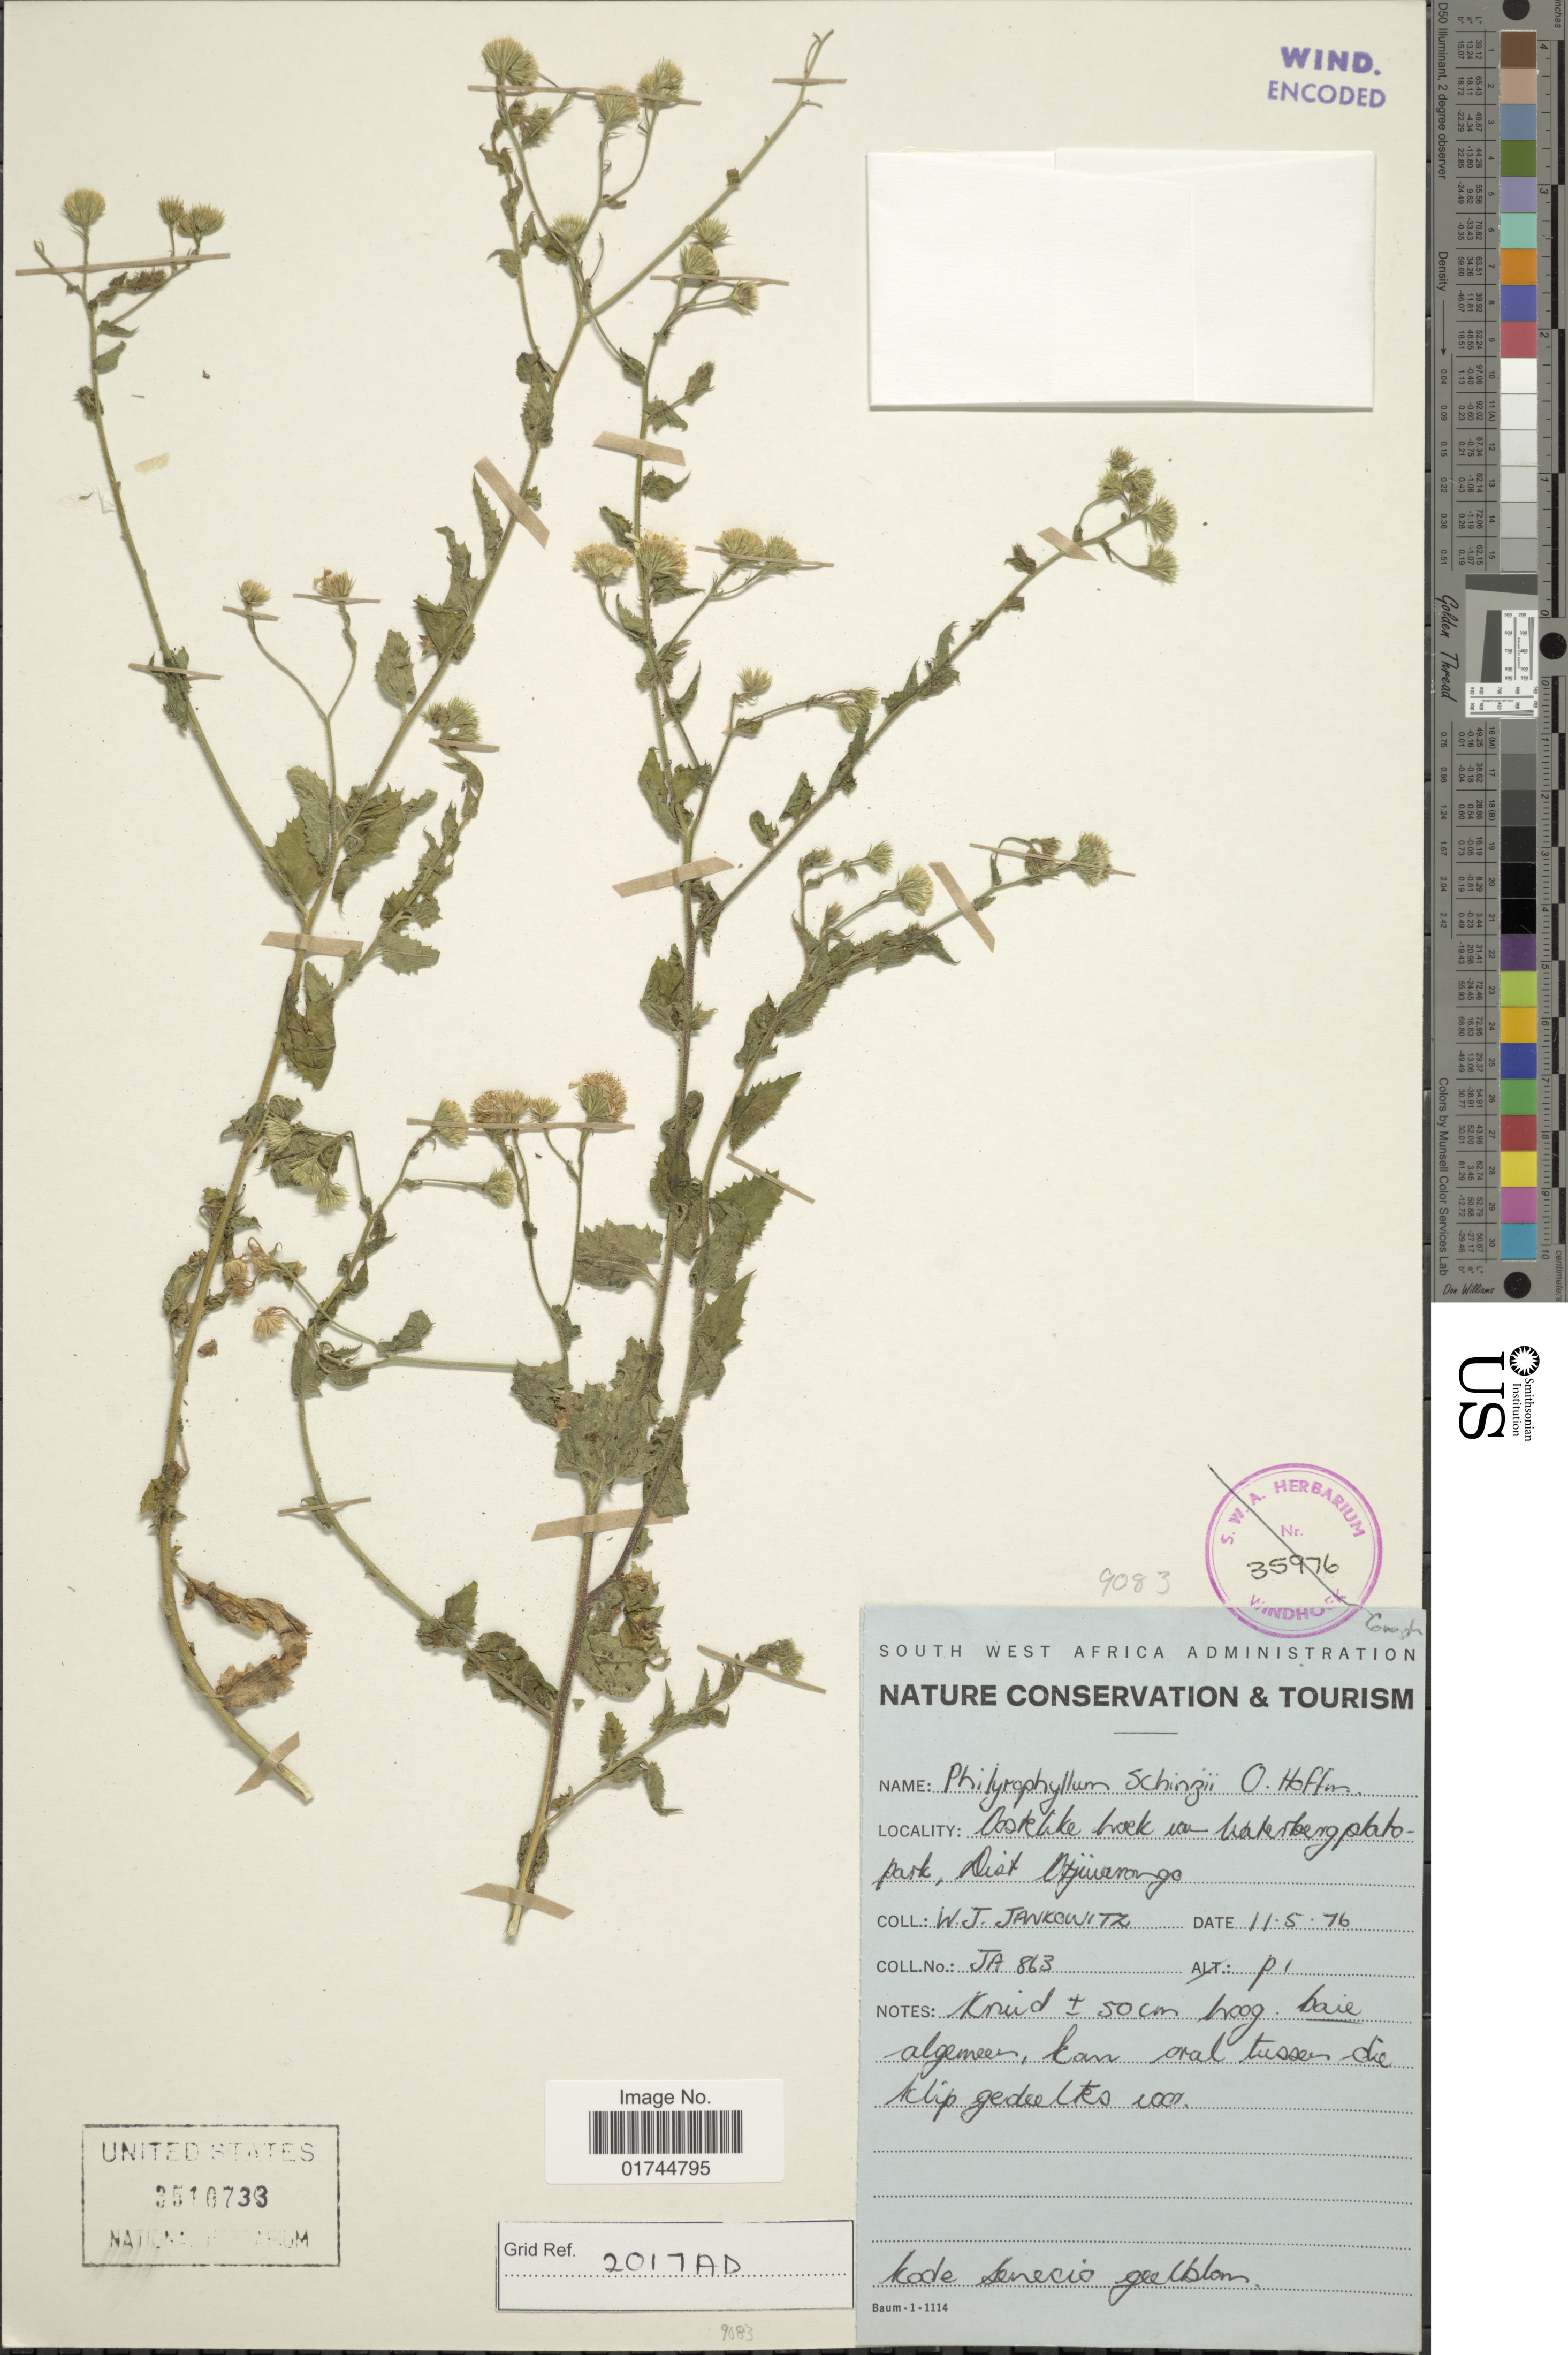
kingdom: Plantae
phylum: Tracheophyta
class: Magnoliopsida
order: Asterales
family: Asteraceae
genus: Philyrophyllum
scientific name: Philyrophyllum schinzii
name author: O. Hoffm.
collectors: W. Jankewitz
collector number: JA863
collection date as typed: Transcribed d/m/y: 11/5/76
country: Namibia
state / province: Otjozondjupa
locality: Bosklike hoek en Waterberg plato-park, Dist Otjiwarongo.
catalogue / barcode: US 3510733